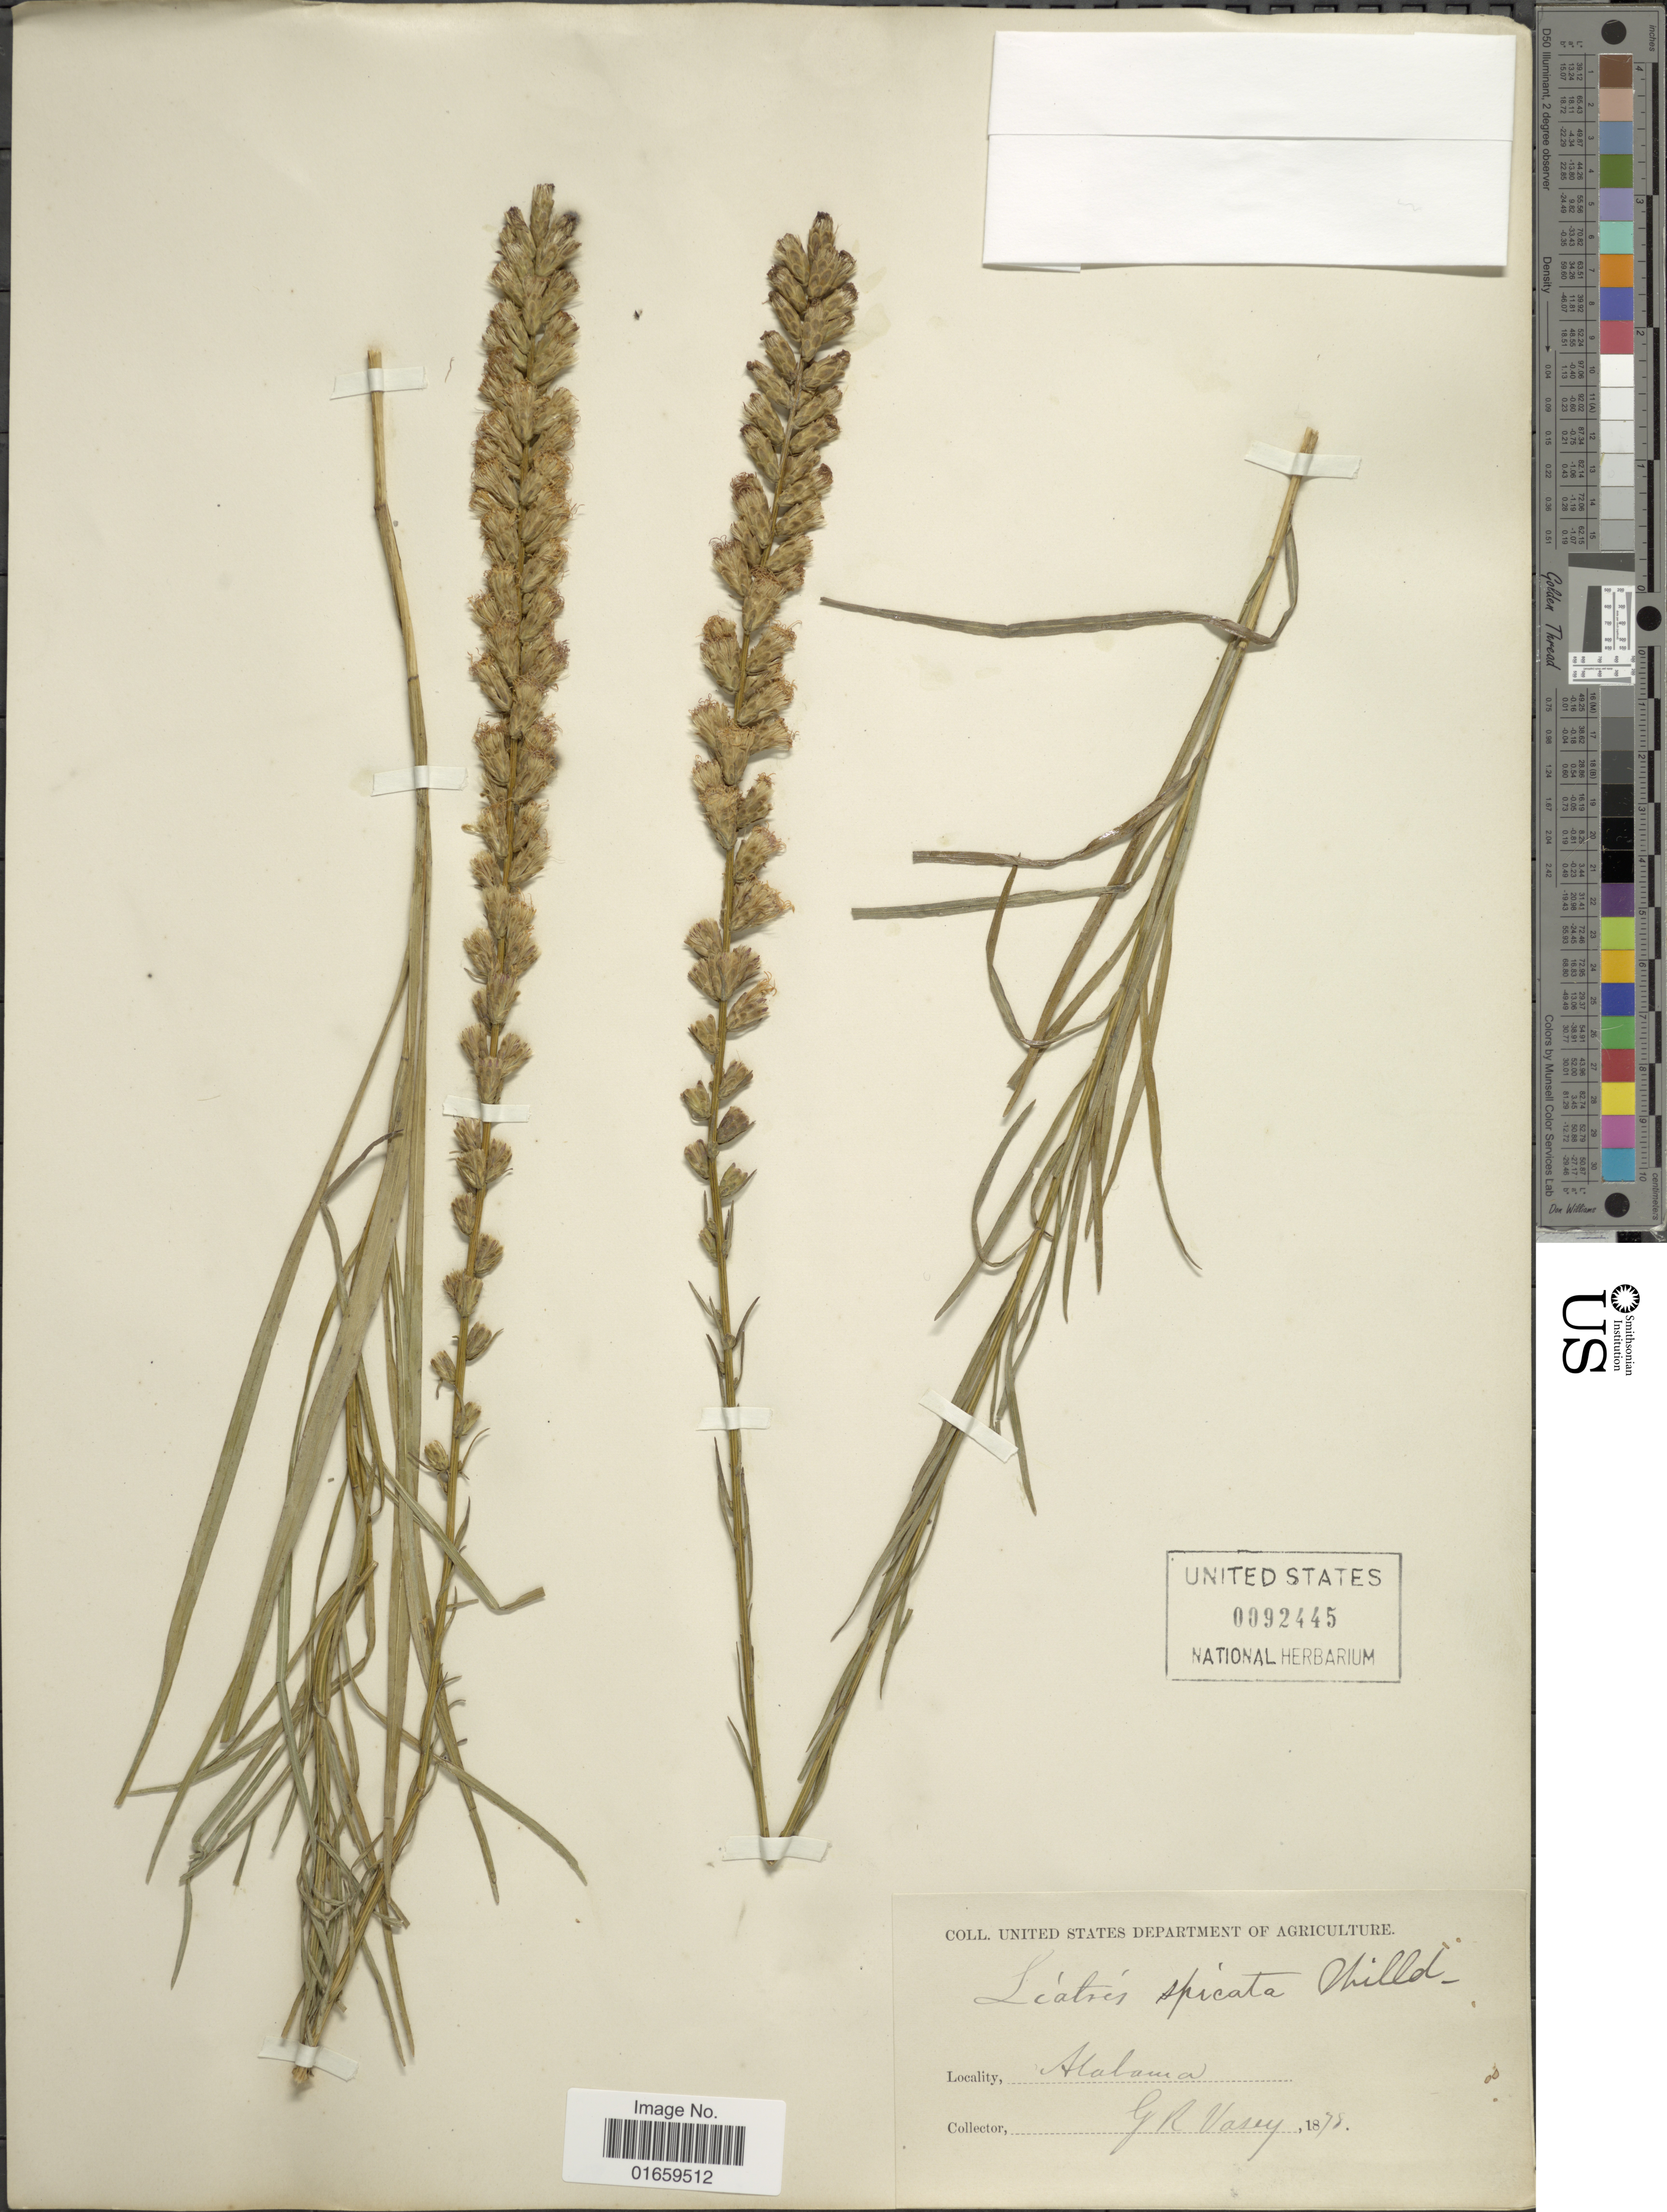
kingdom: Plantae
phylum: Tracheophyta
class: Magnoliopsida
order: Asterales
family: Asteraceae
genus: Liatris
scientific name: Liatris spicata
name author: (L.) Willd.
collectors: G. R. Vasey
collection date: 1878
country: United States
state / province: Alabama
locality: Alabama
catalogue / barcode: US 92445